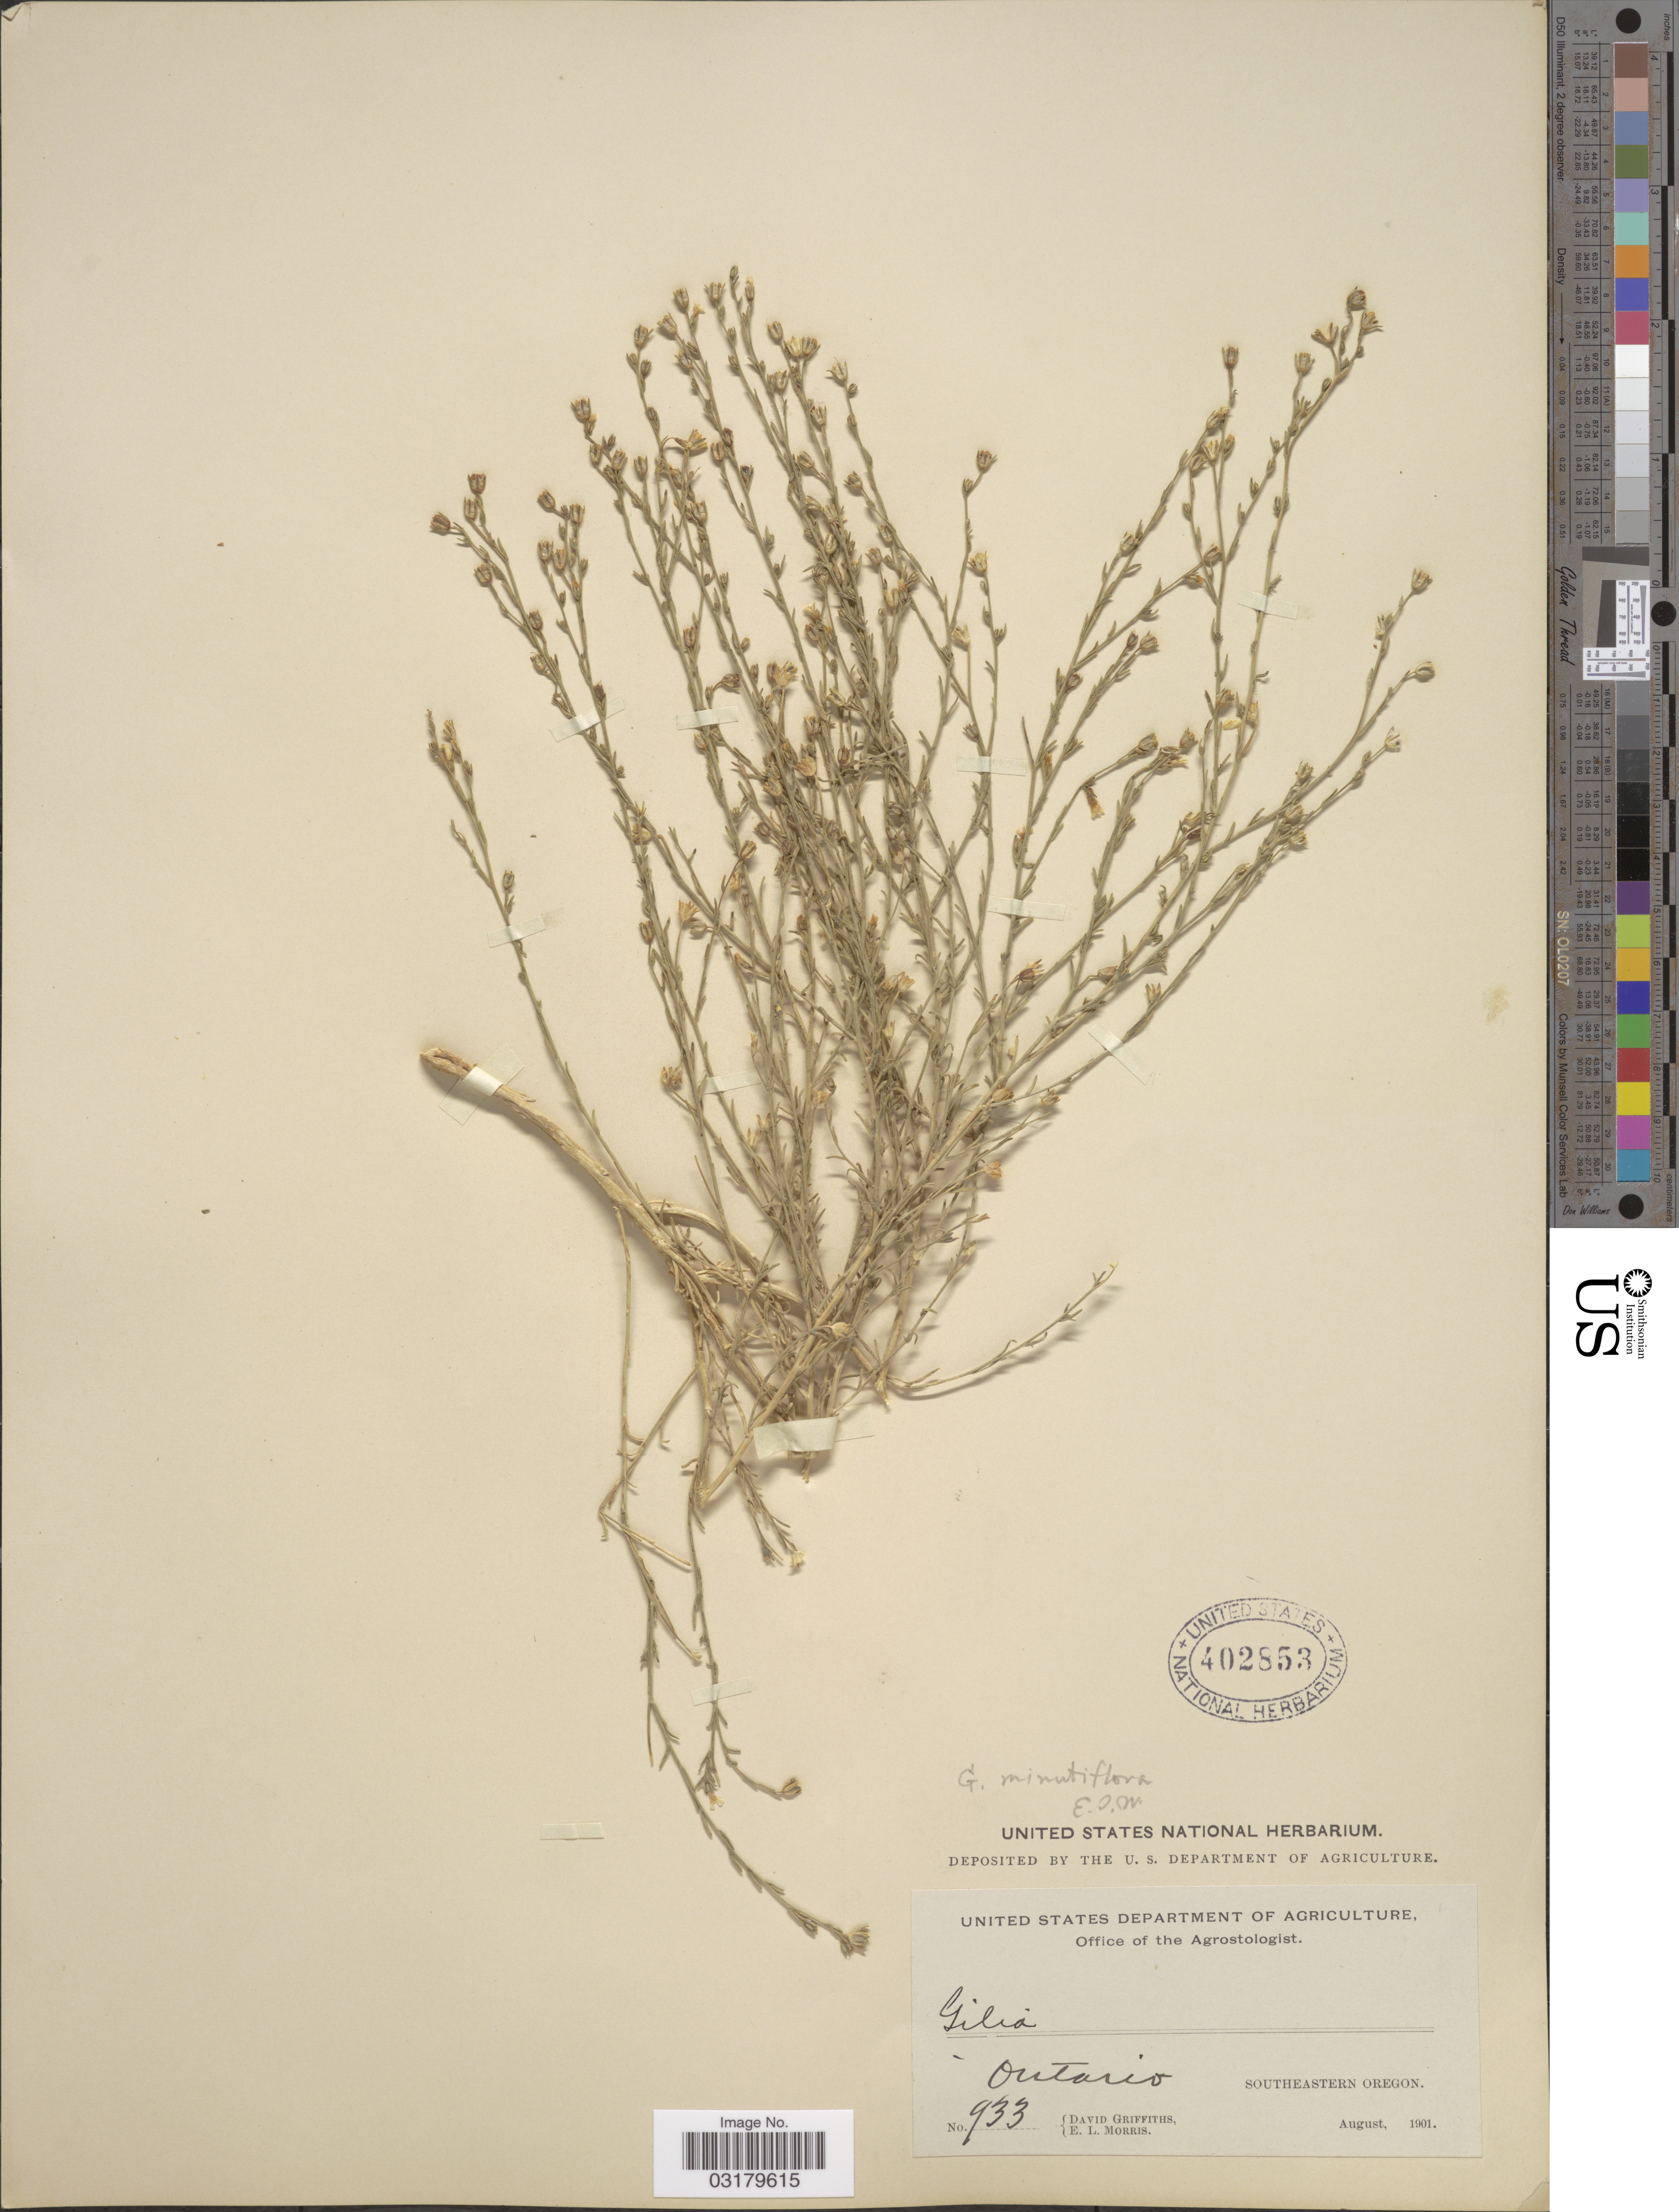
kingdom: Plantae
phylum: Tracheophyta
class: Magnoliopsida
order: Ericales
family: Polemoniaceae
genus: Microgilia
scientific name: Microgilia minutiflora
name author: (J.M. Porter & L.A. Johnson) Benth.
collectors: D. Griffiths & E. Morris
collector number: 933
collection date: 1901-08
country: United States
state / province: Oregon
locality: Ontario, Southeastern Oregon.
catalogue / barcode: US 402853